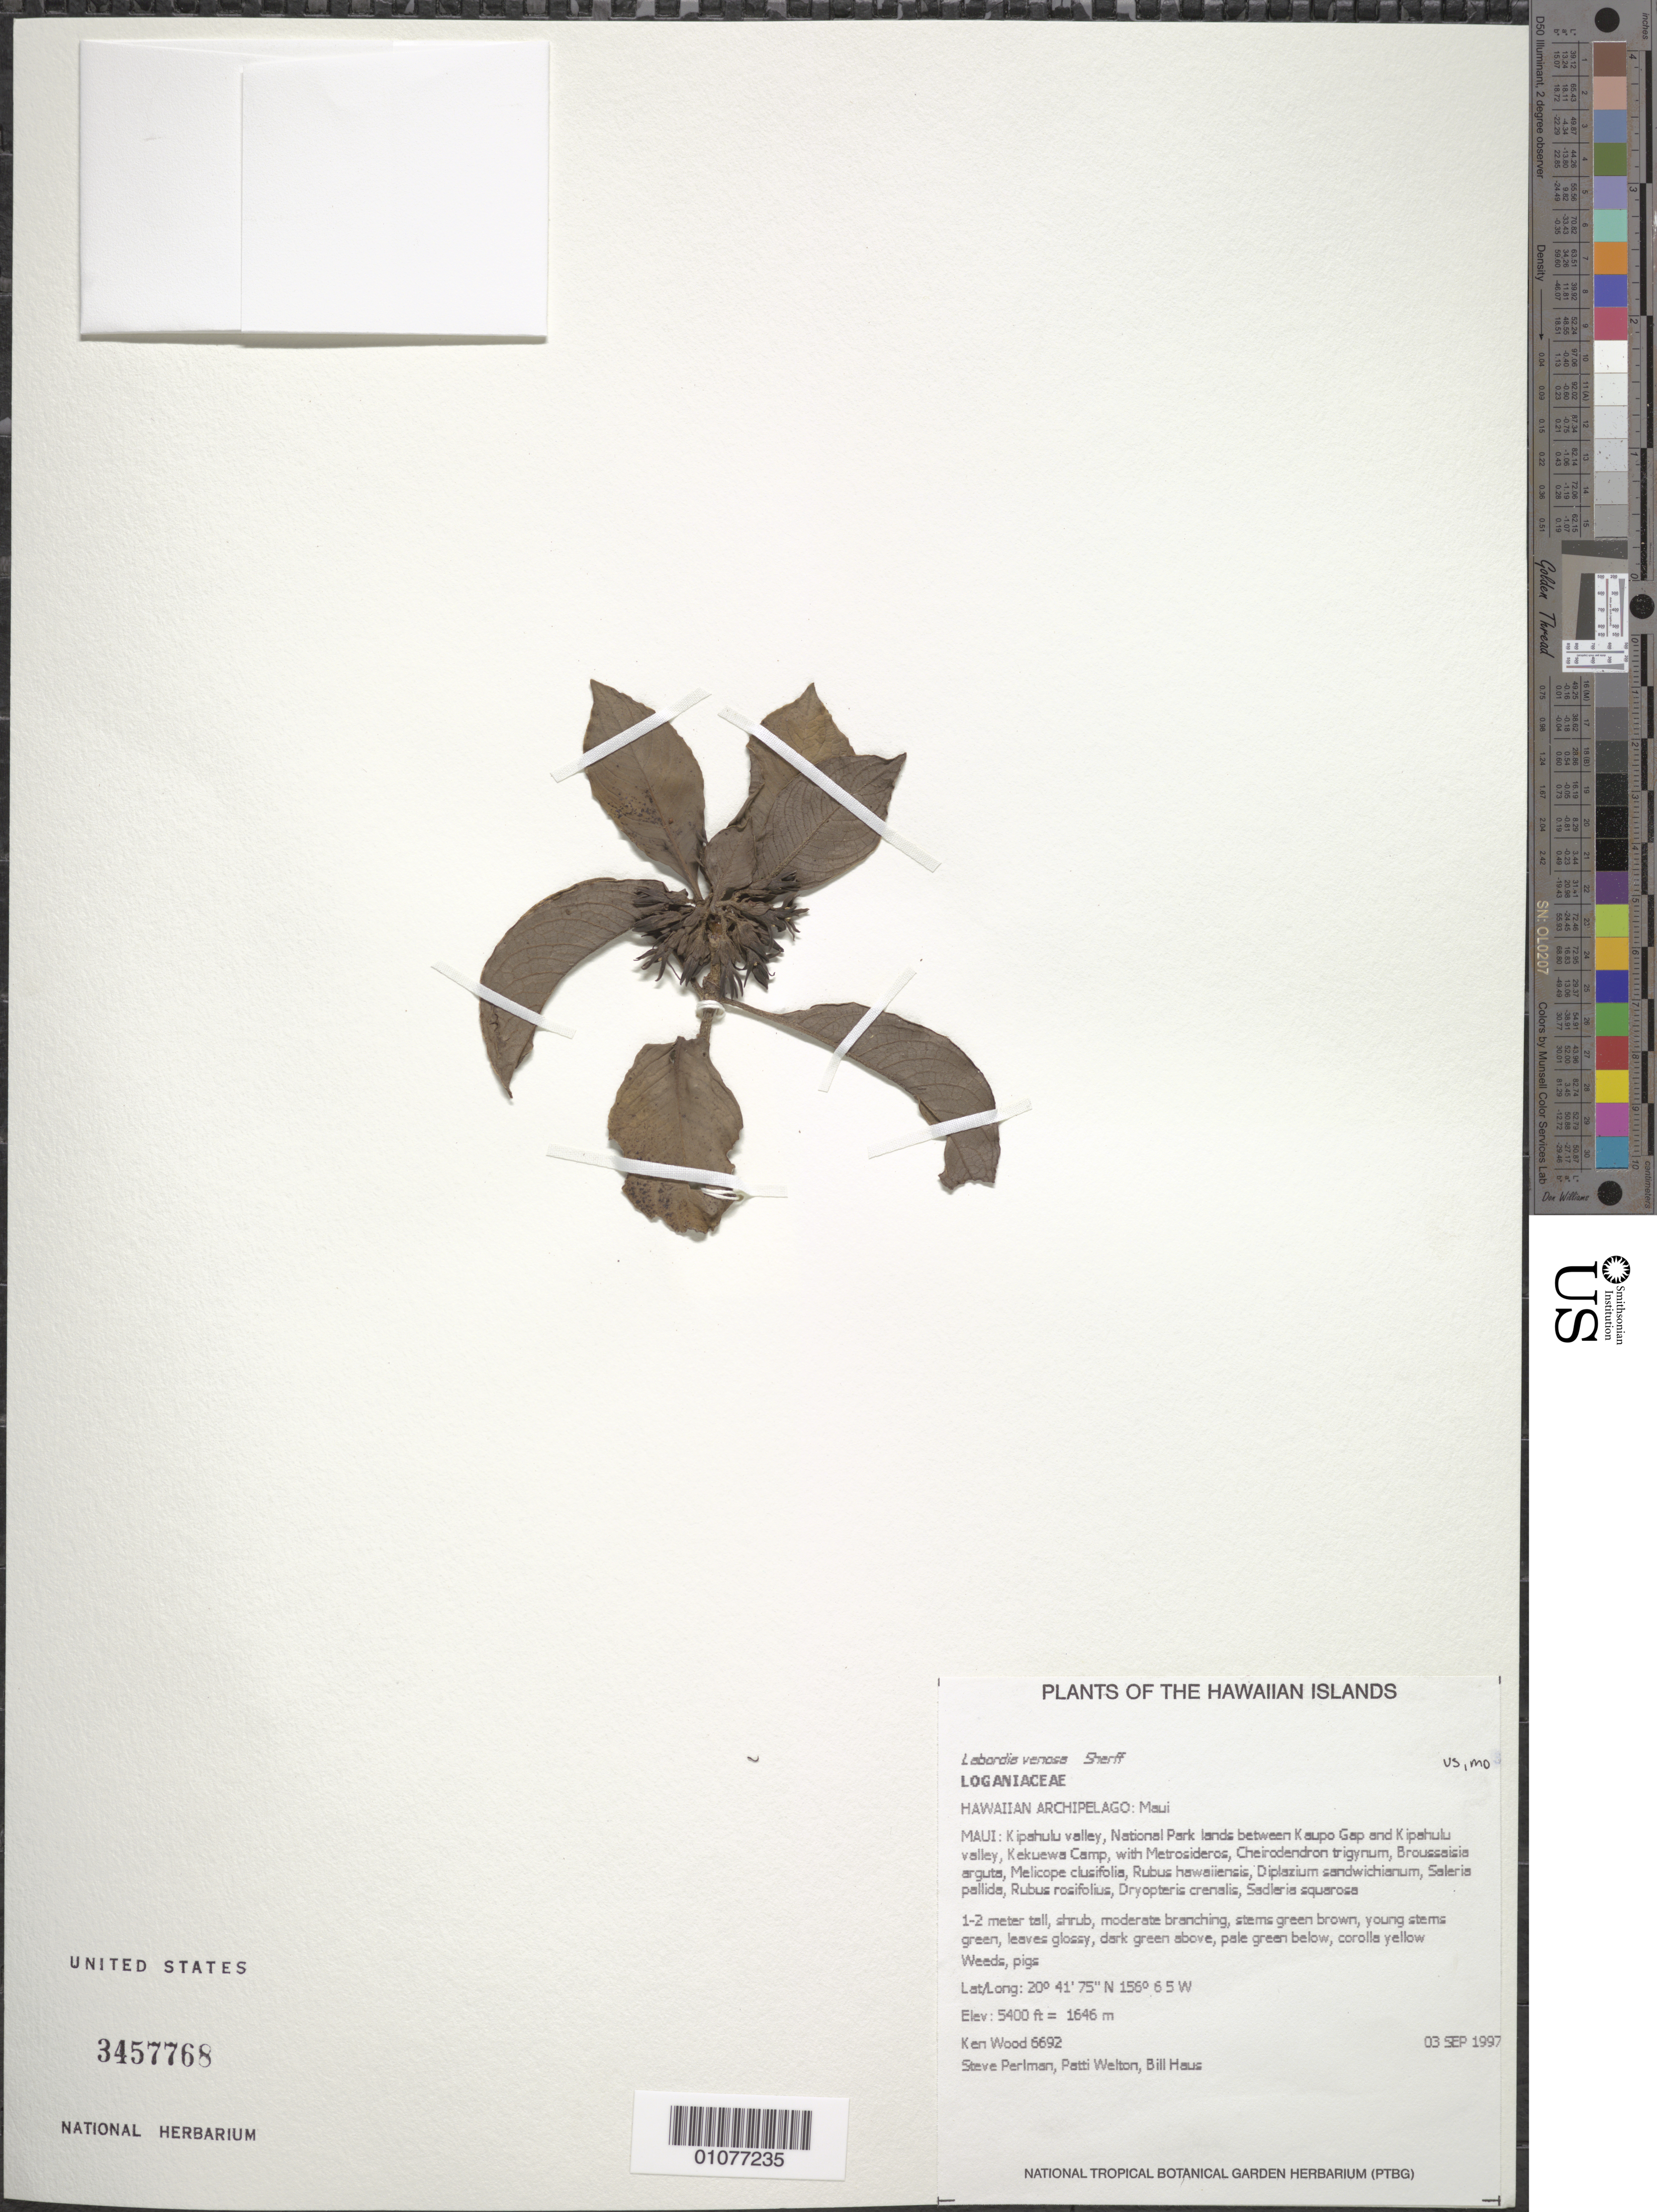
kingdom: Plantae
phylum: Tracheophyta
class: Magnoliopsida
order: Gentianales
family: Loganiaceae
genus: Geniostoma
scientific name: Geniostoma venosum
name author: (Sherff) Byng & Christenh.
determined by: Wagner, W. L., (BOT), Smithsonian Institution - National Museum of Natural History (UNITED STATES)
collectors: K. R. Wood, S. P. Perlman, P. Welton & B. Haus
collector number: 6692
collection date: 1997-09-03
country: United States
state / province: Hawaii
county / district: Maui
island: Maui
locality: Kipahulu valley, National Park lands between Kaupo Gap and Kipahulu valley, Kekuewa Camp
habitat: weeds, pigs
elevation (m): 1646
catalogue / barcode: US 3457768